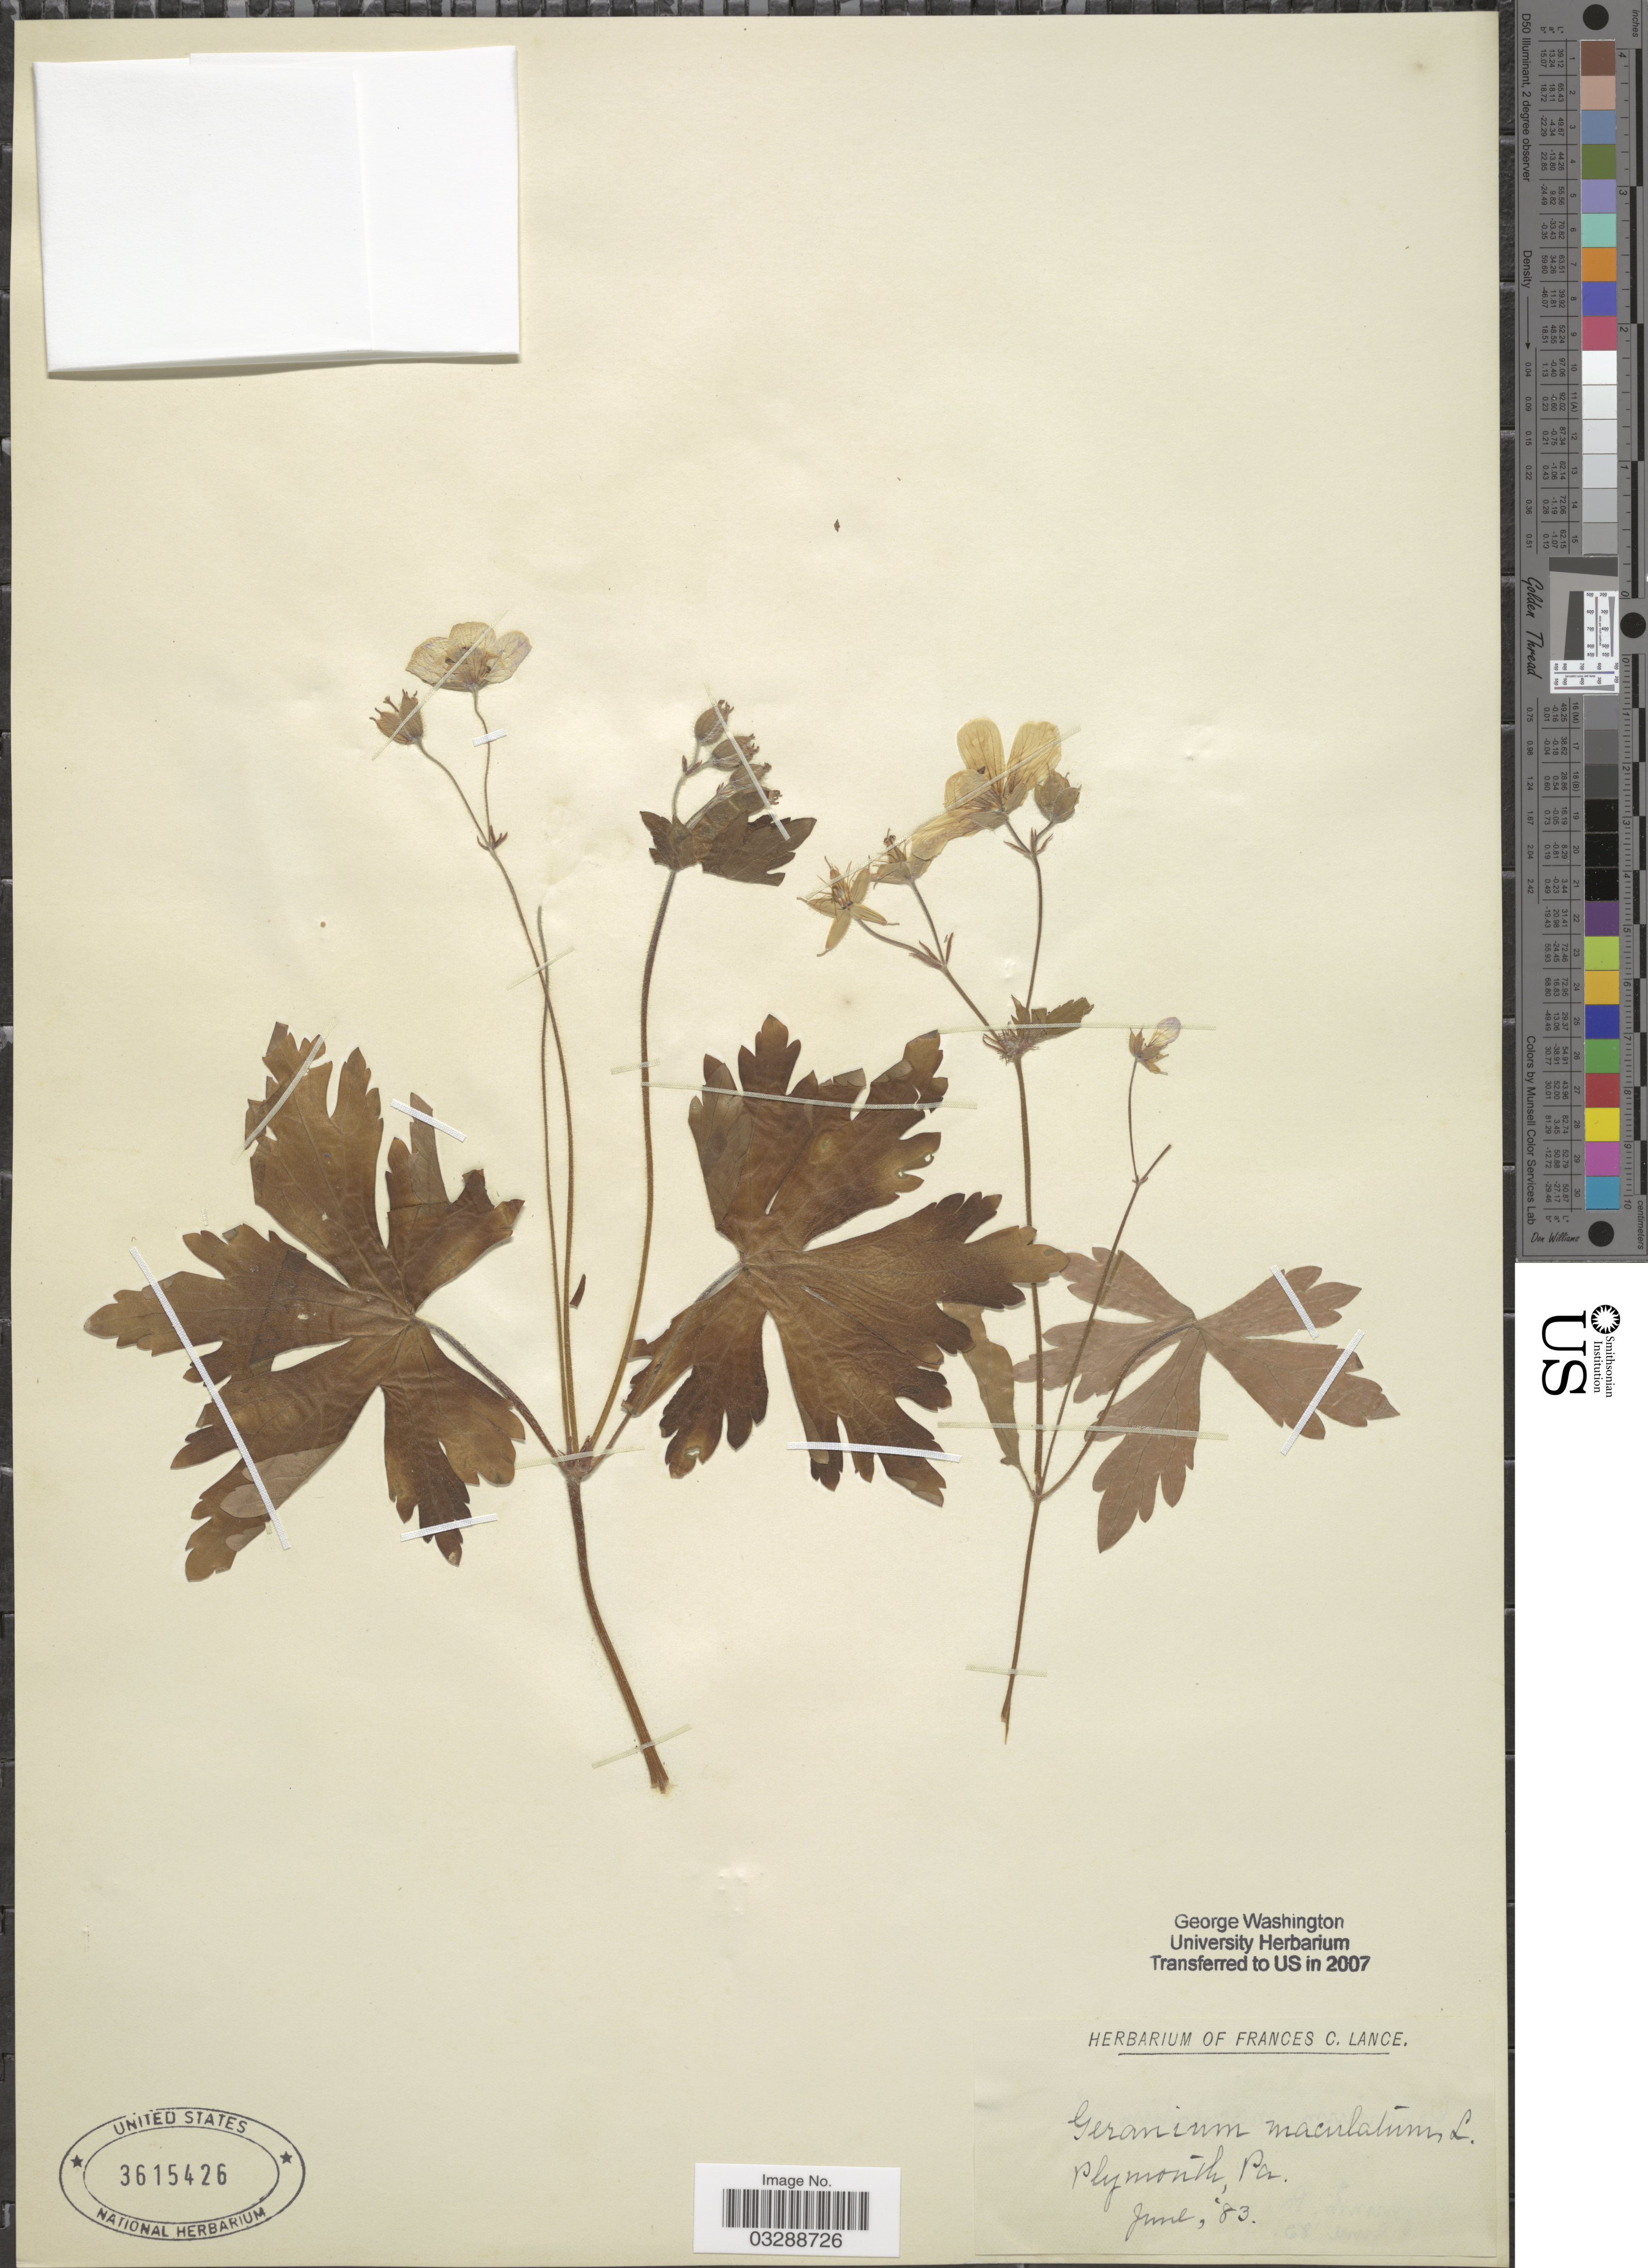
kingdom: Plantae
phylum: Tracheophyta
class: Magnoliopsida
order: Geraniales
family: Geraniaceae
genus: Geranium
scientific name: Geranium maculatum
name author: L.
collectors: ex herb. Frances C. Lance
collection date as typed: Transcribed d/m/y: /6/83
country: United States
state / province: Pennsylvania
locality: Plymouth.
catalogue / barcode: US 3615426